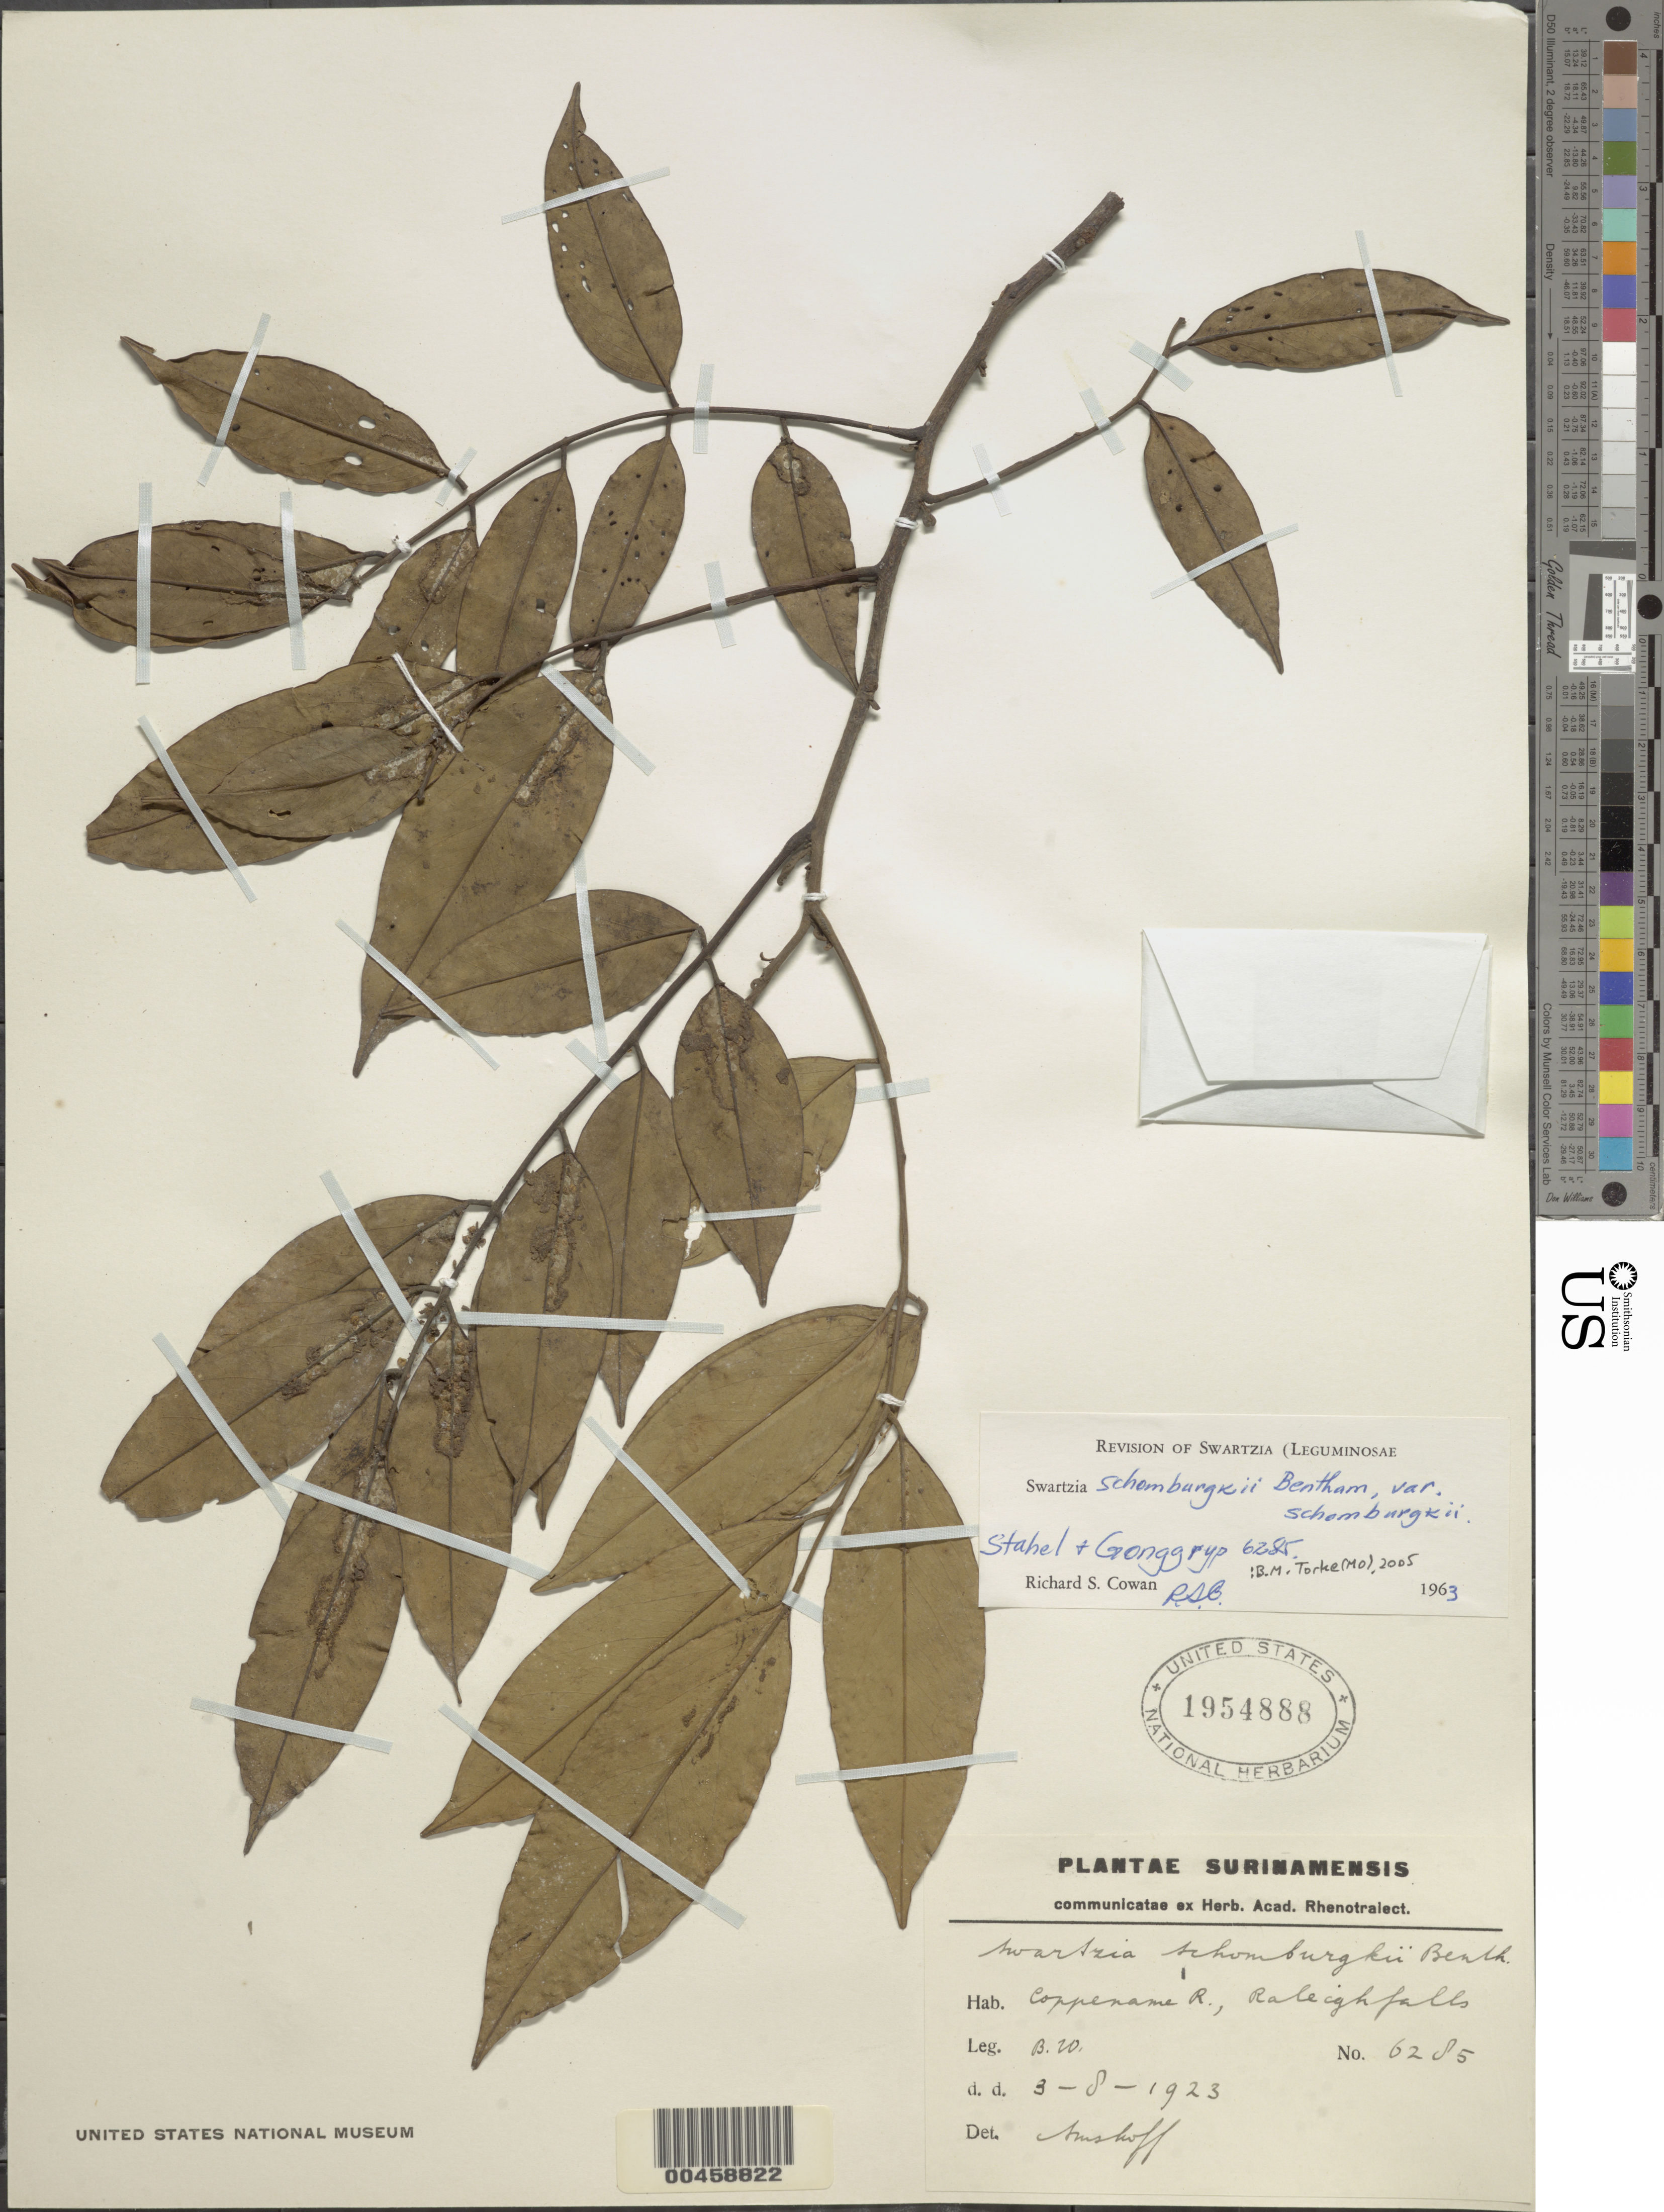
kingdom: Plantae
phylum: Tracheophyta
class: Magnoliopsida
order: Fabales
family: Fabaceae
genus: Swartzia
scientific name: Swartzia schomburgkii var. guayanensis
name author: R.S. Cowan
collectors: G. Stahel & -. Gonggrijp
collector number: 6285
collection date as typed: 03 Aug 1923 or 08 Mar 1923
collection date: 1923-03-08 or 1923-08-03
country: Suriname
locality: Coppename r., raleigh falls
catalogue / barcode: US 1954888